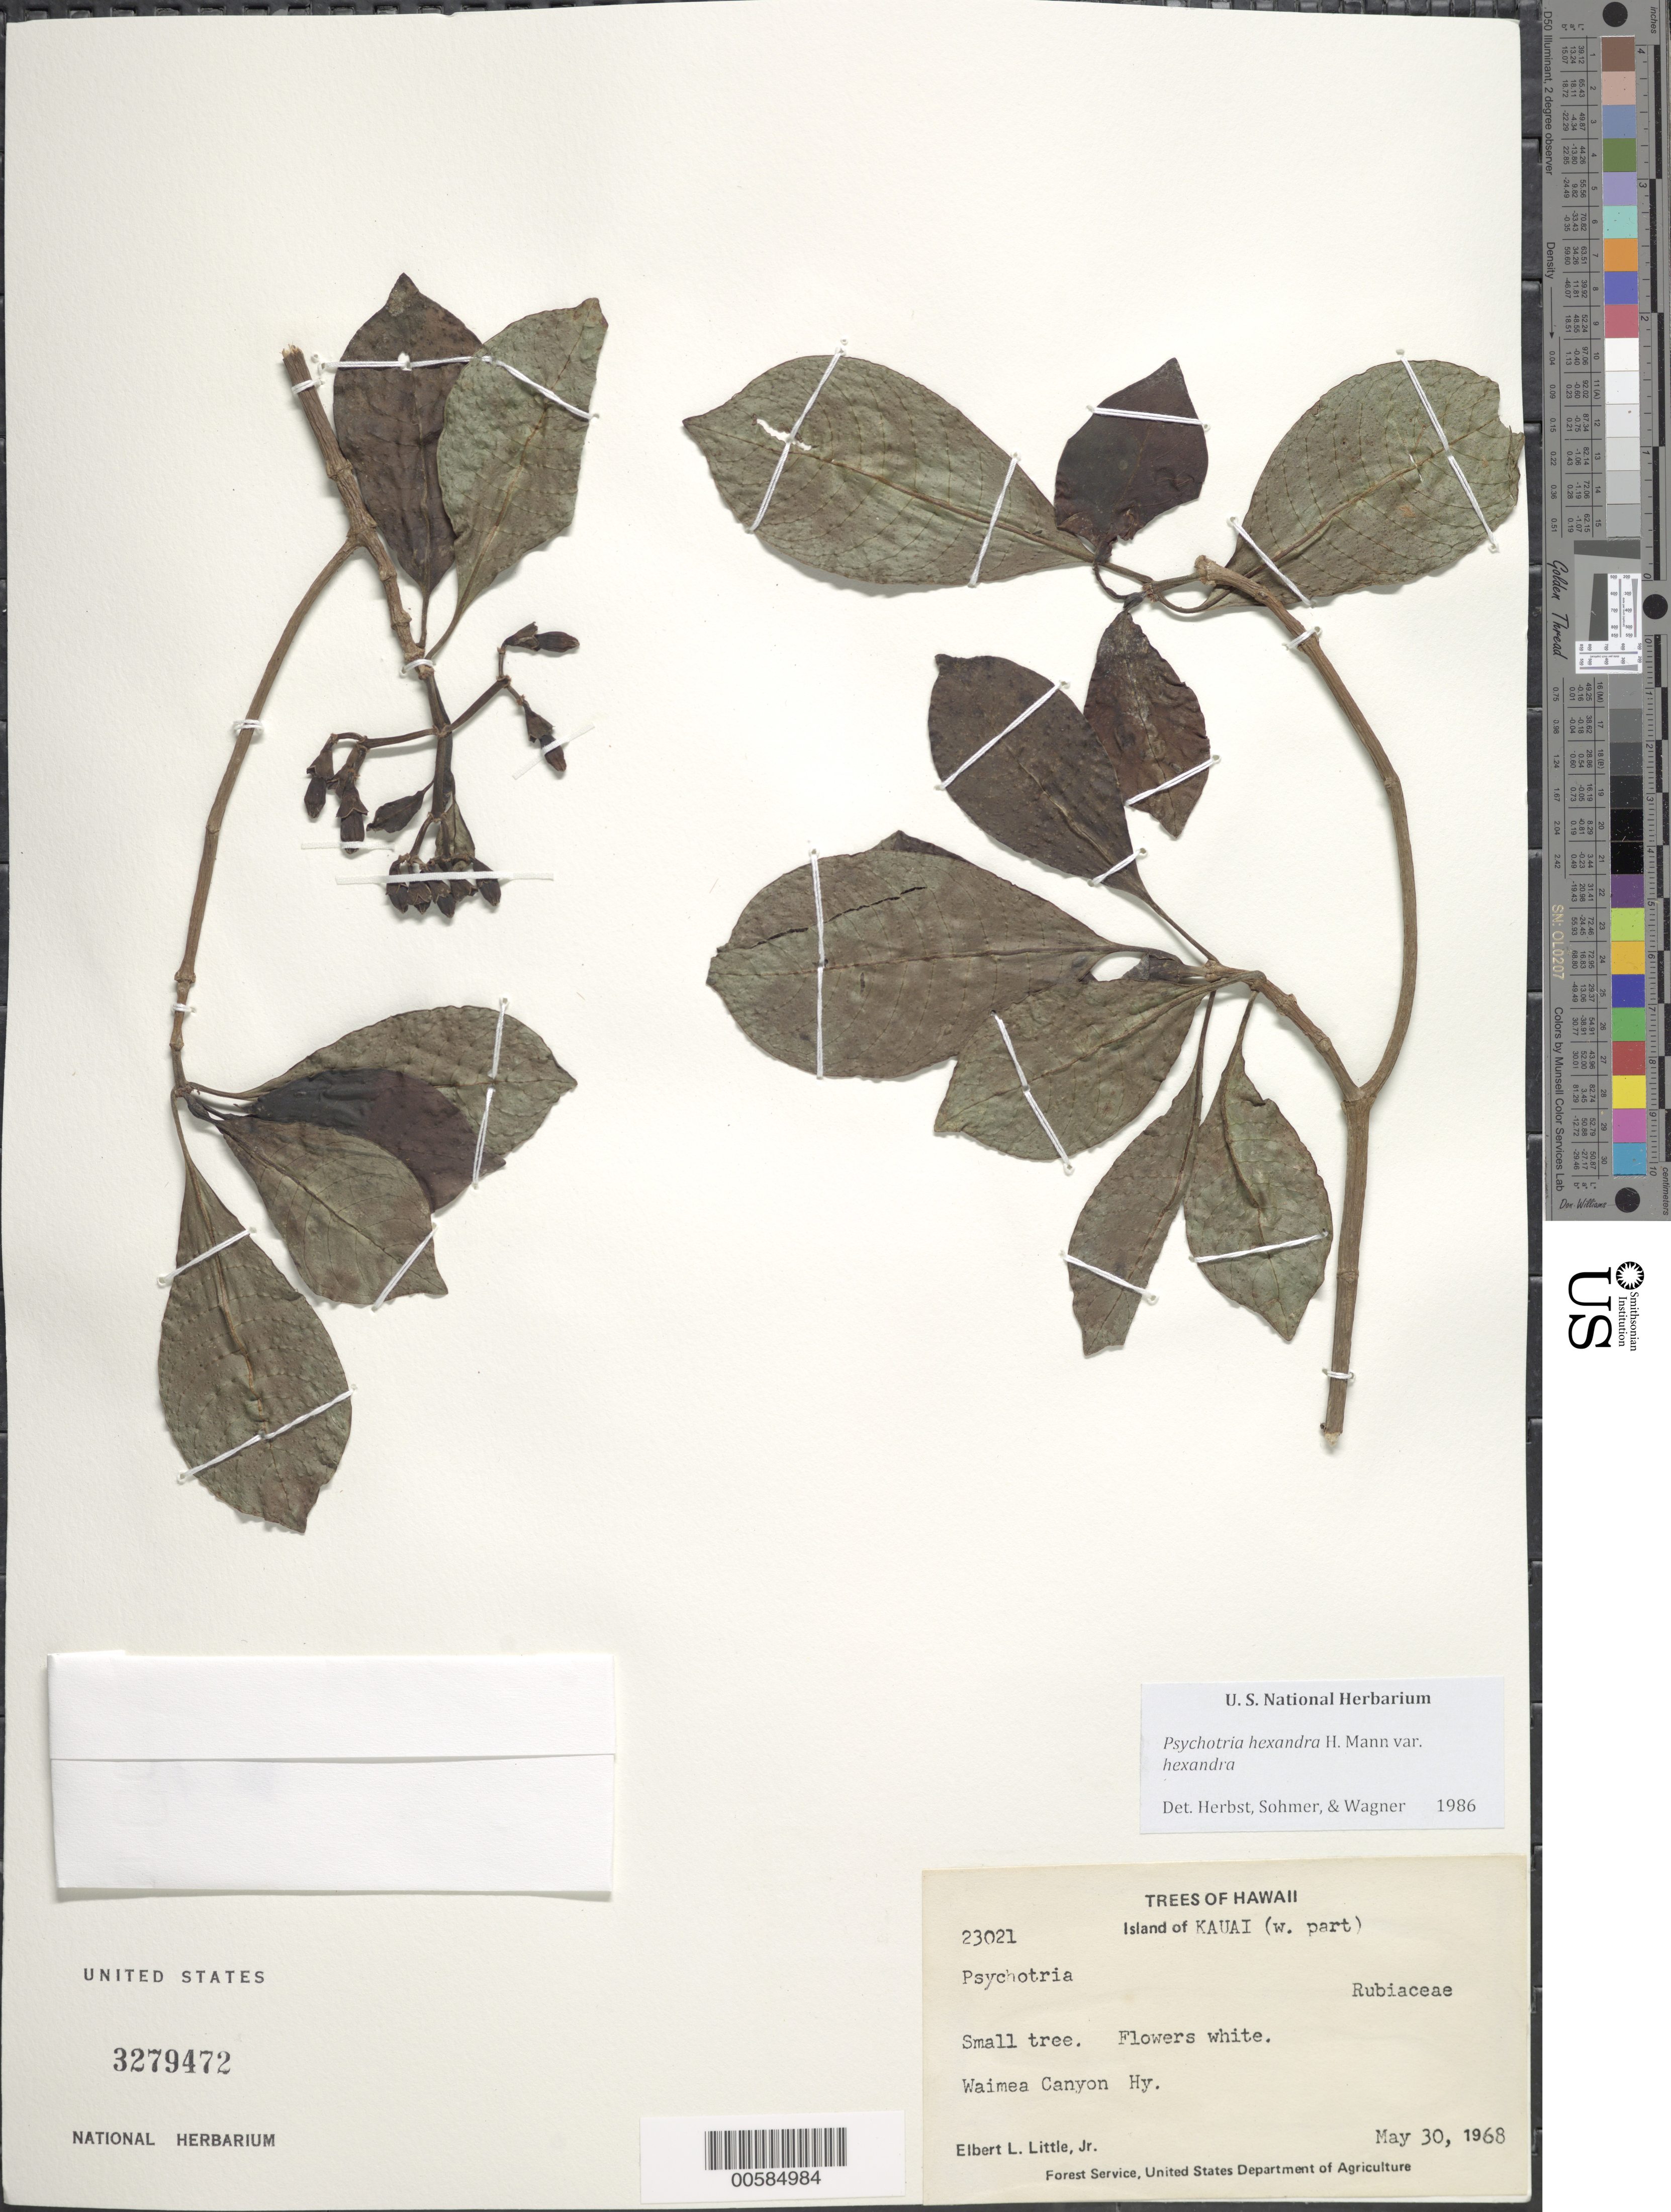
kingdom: Plantae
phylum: Tracheophyta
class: Magnoliopsida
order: Gentianales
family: Rubiaceae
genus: Psychotria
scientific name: Psychotria hexandra var. hexandra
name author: H. Mann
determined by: Herbst, D. R.; Sohmer, S. H.; Wagner, W. L.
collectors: E. L. Little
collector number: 23021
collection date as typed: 30 May 1968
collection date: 1968-05-30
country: United States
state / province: Hawaii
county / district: Kauai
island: Kaua'i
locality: W Kauai, Waimea Canyon Hy.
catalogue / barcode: US 3279472